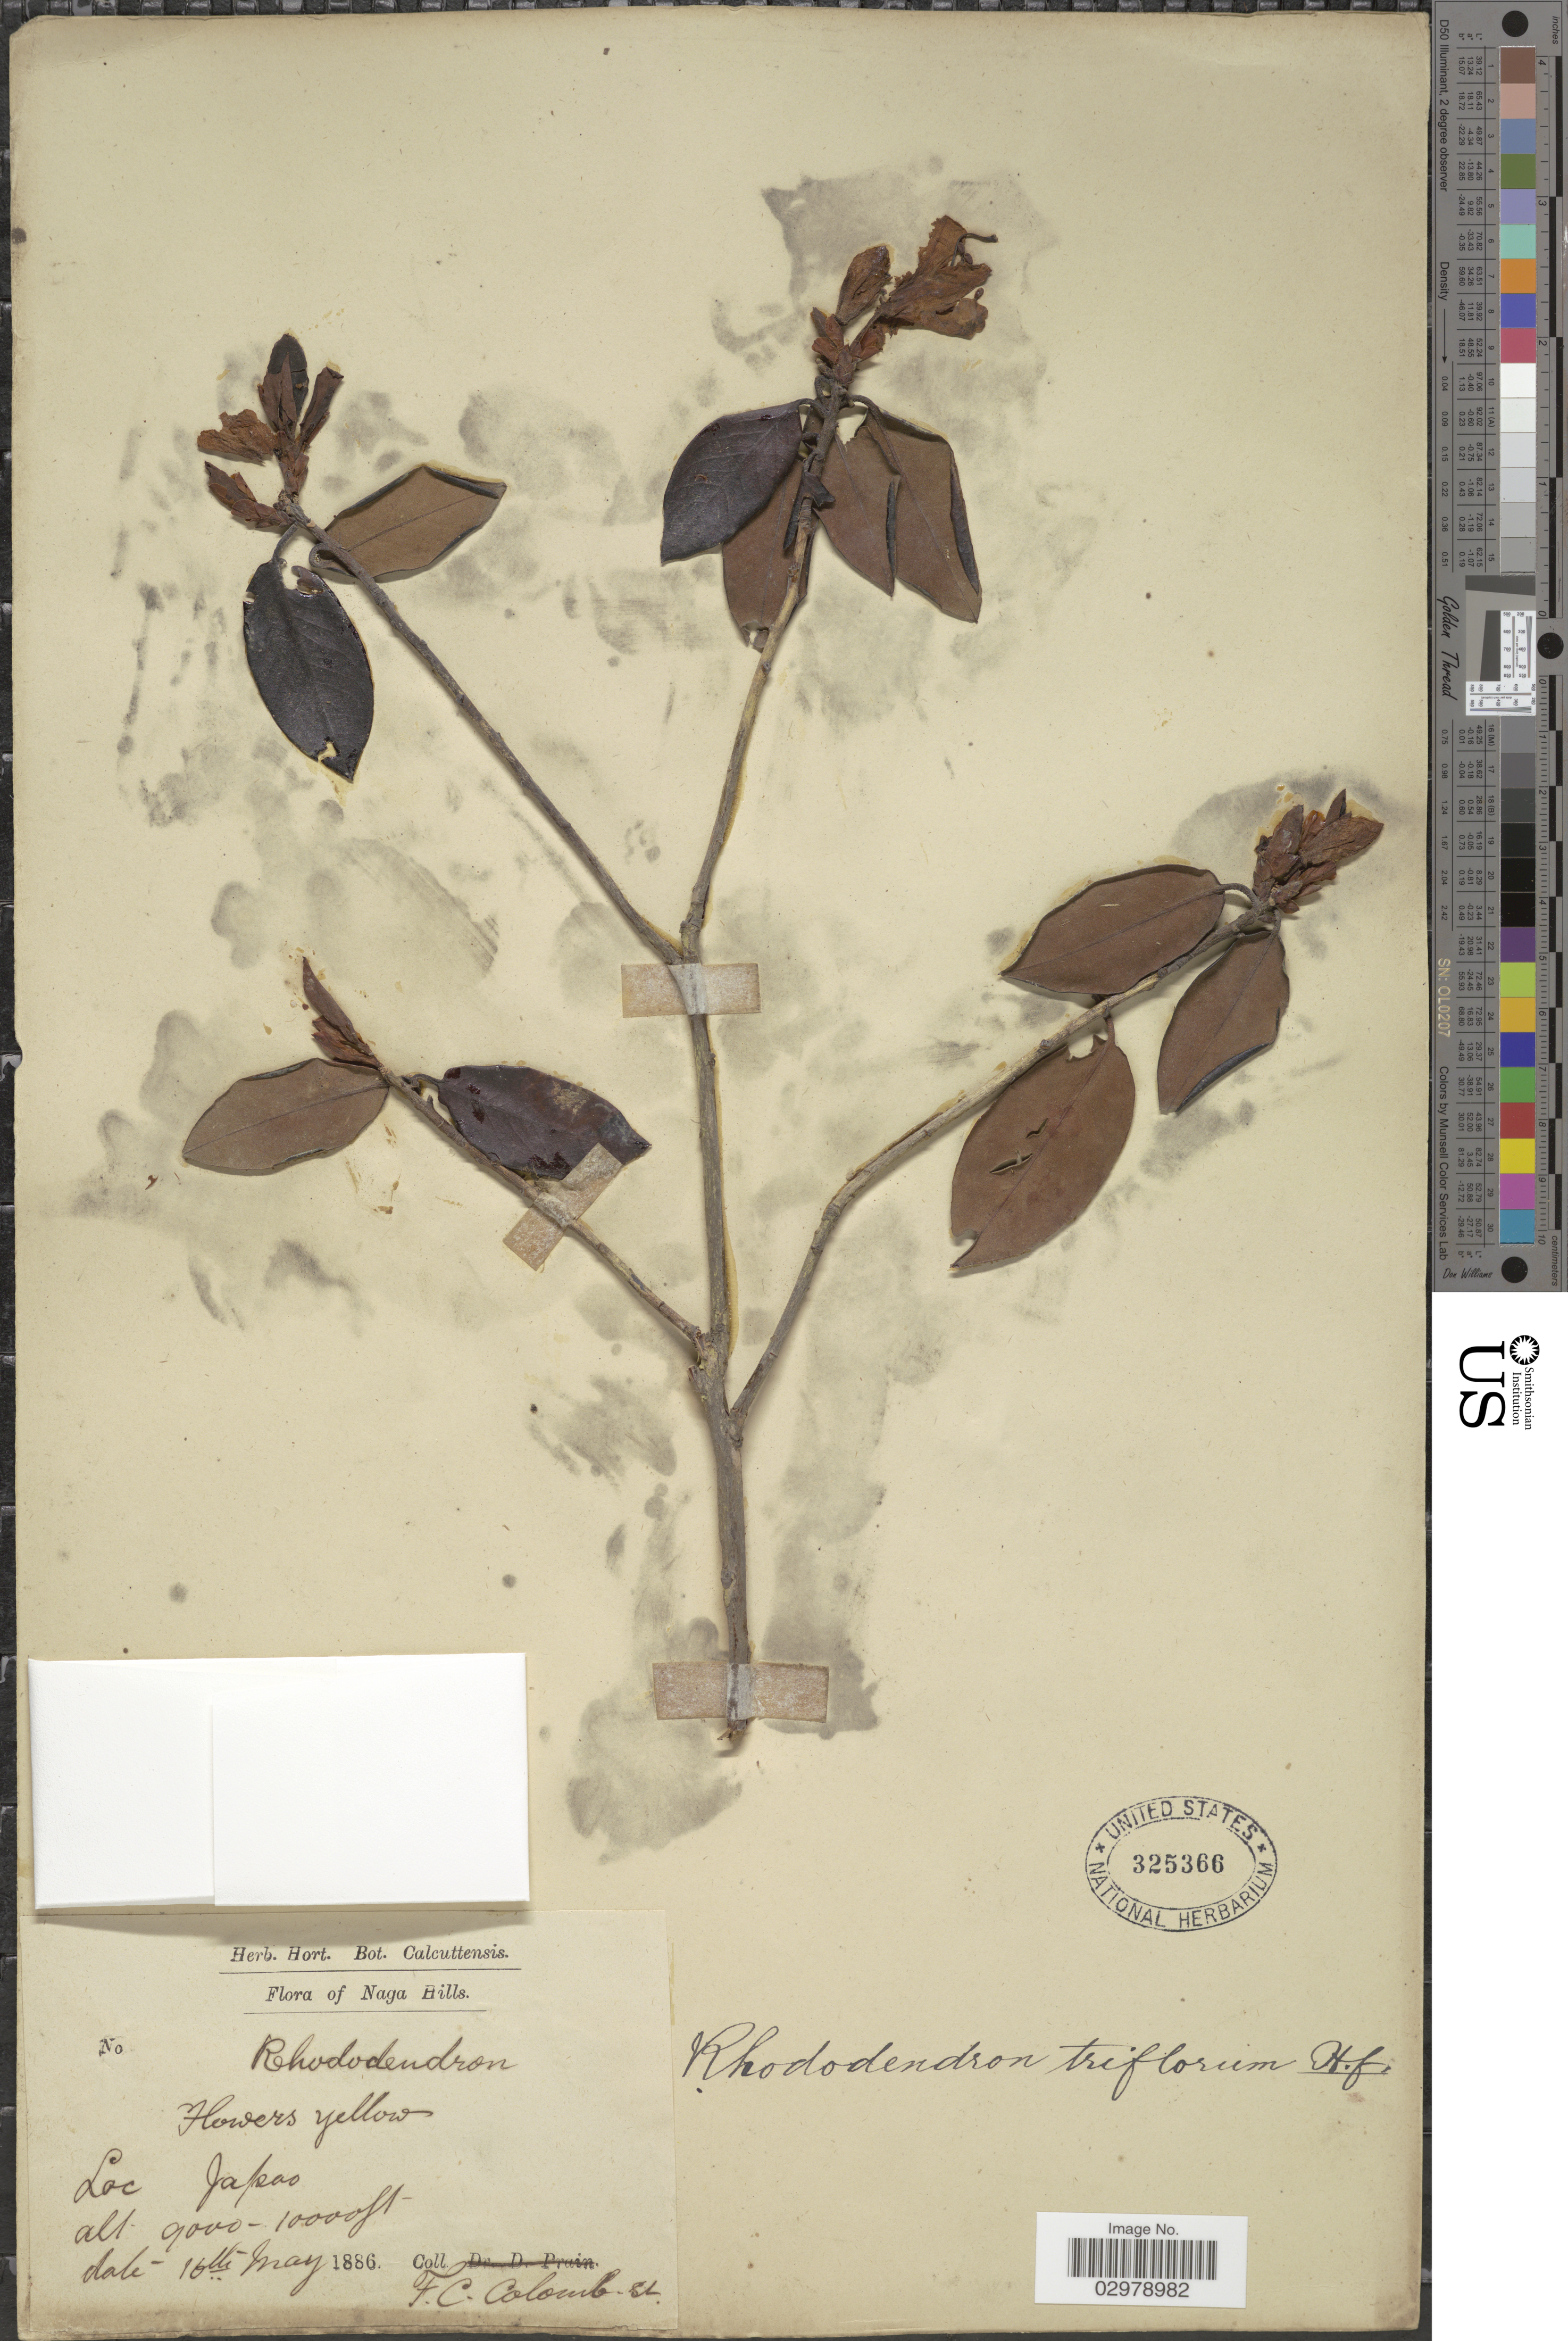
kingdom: Plantae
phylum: Tracheophyta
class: Magnoliopsida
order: Ericales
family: Ericaceae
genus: Rhododendron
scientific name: Rhododendron triflorum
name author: Hook. f.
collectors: F. Colomb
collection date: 1886-05-16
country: India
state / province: Nagaland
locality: Naga Hills. Japoo.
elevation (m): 2743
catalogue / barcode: US 325366